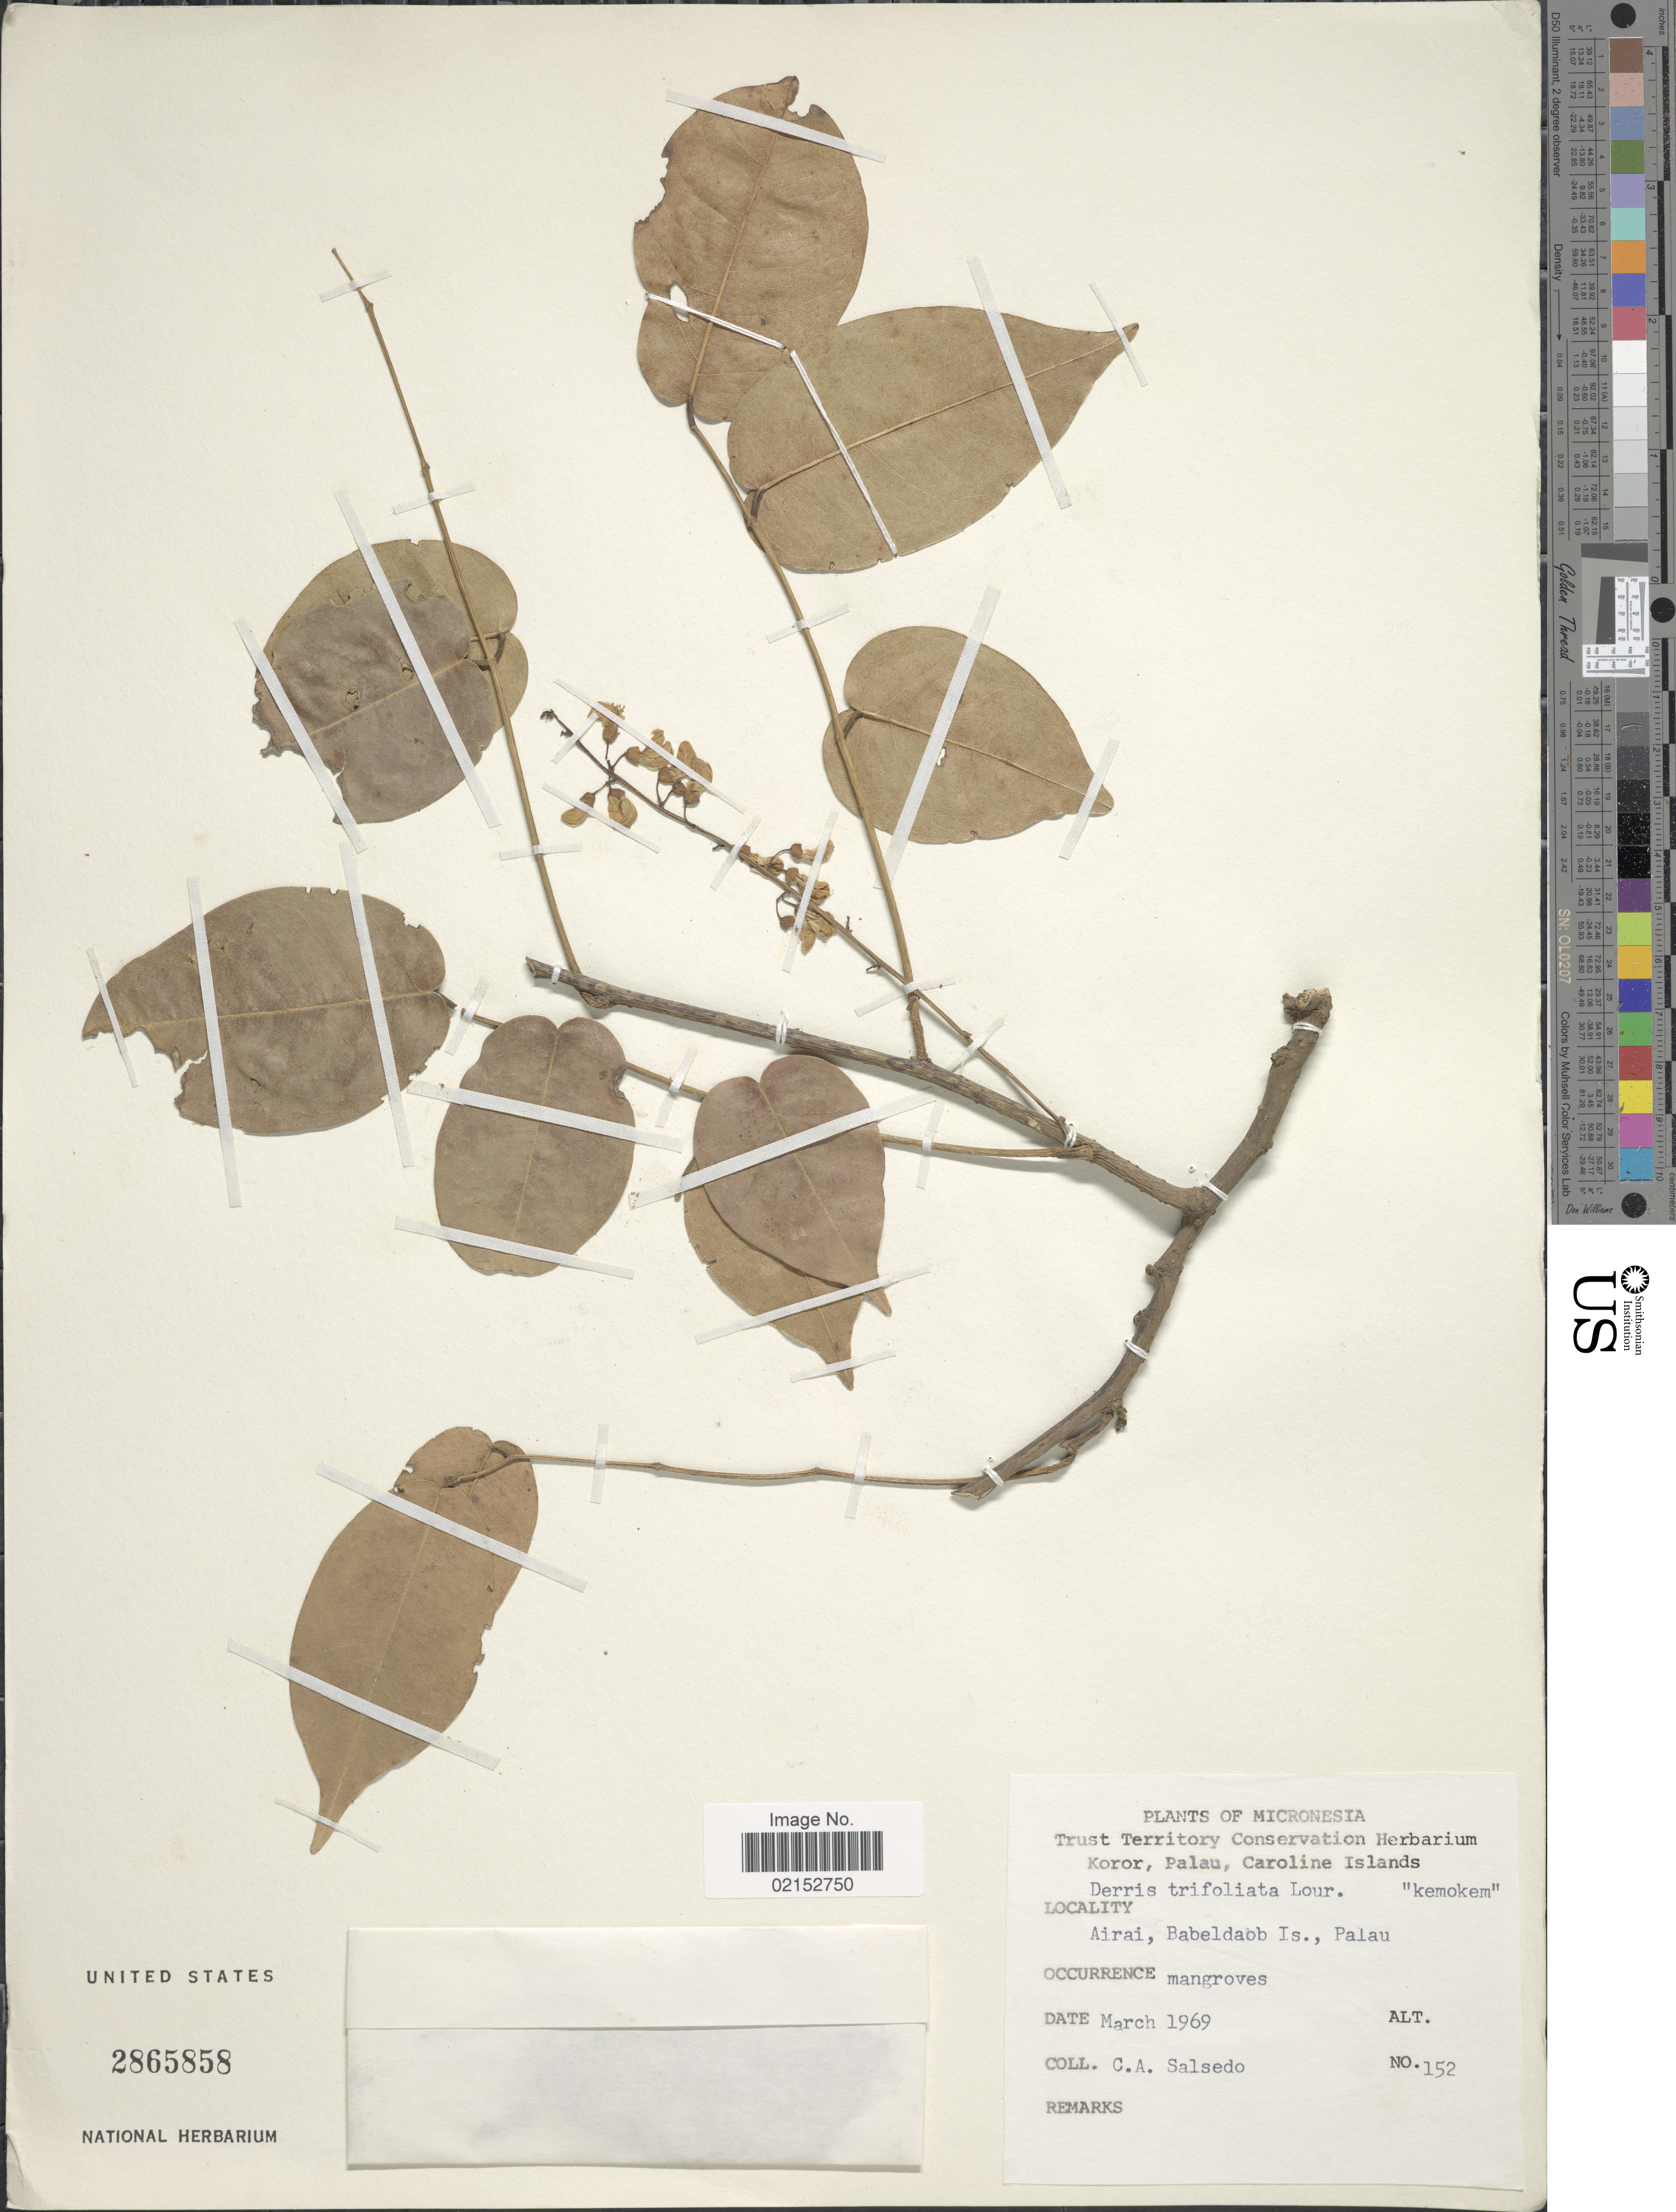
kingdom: Plantae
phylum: Tracheophyta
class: Magnoliopsida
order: Fabales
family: Fabaceae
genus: Derris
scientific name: Derris trifoliata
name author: Lour.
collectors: C.A. Salsedo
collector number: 152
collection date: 1969-03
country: Palau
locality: Micronesia, Airai, Babeldabb Is., Palau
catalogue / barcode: US 2865858